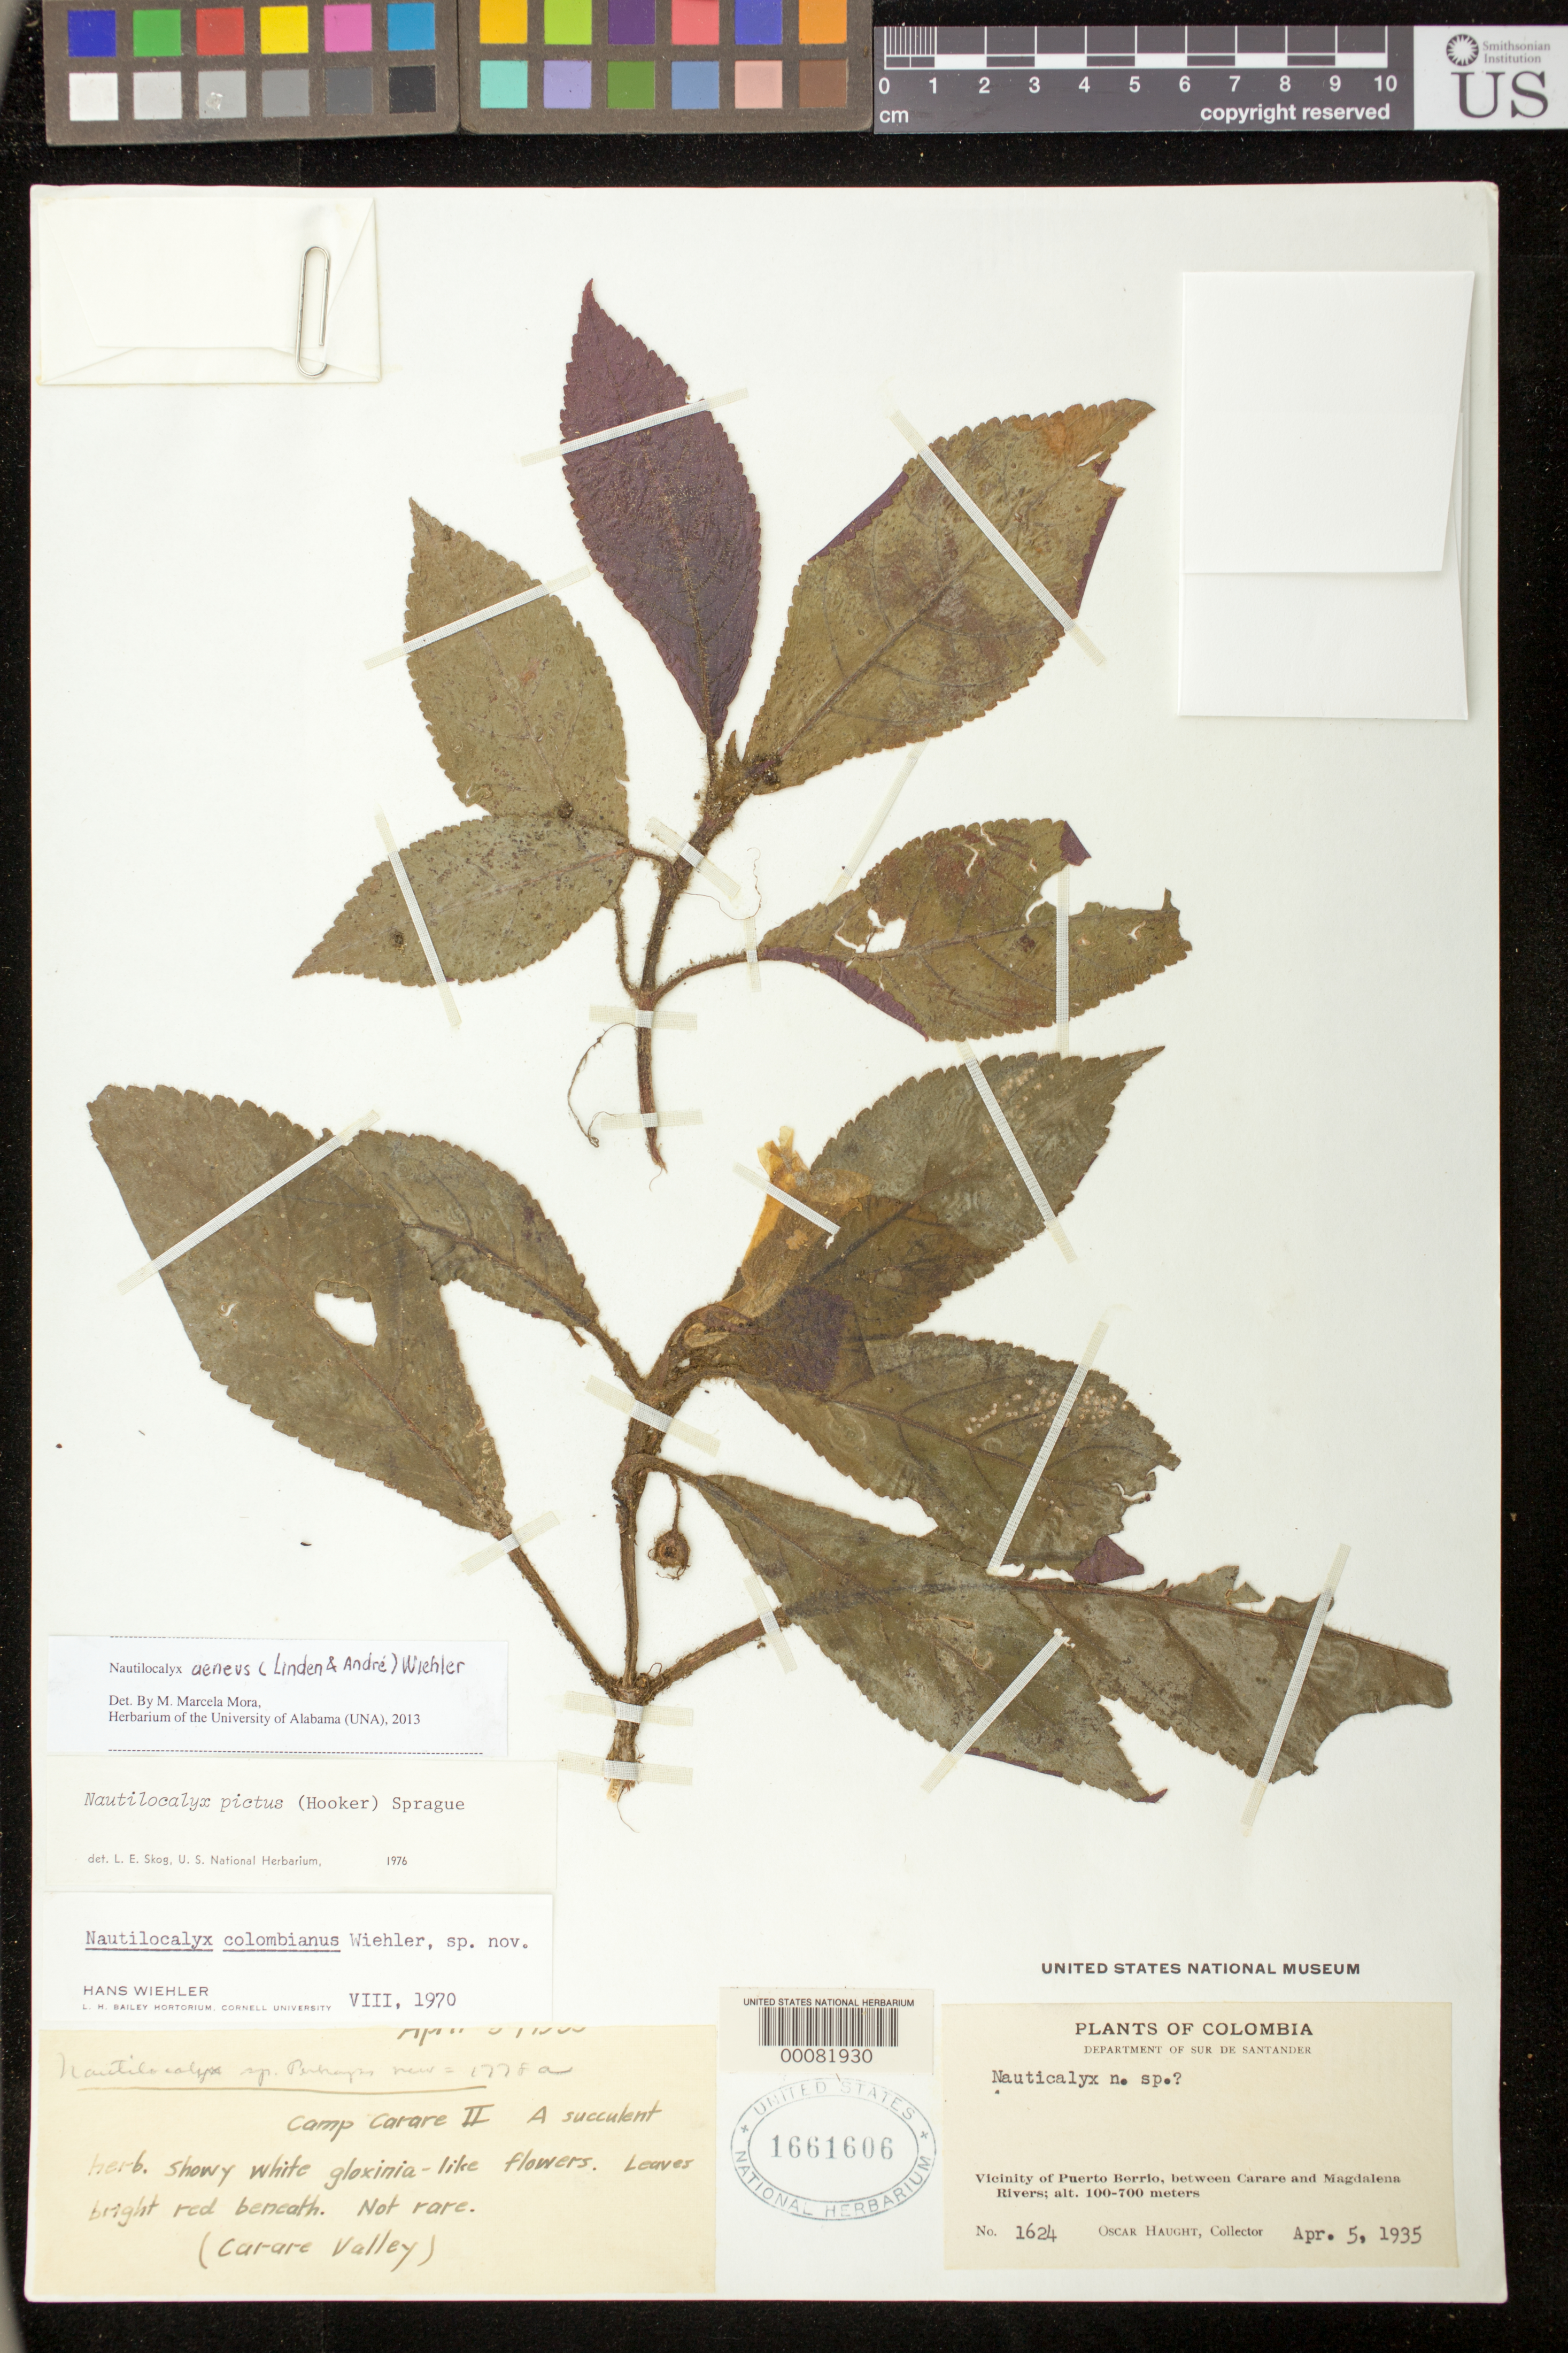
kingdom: Plantae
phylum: Tracheophyta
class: Magnoliopsida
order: Lamiales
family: Gesneriaceae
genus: Nautilocalyx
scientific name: Nautilocalyx aeneus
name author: (Linden & André) Wiehler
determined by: Mora, M. Marcela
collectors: O. L. Haught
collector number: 1624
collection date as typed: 05 Apr 1935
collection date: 1935-04-05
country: Colombia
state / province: Santander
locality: Dept of Sur de Santander, vicinity of Puerto Berrio, between Carare and Magdalena Rivers, camp Carare II, Carare valley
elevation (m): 100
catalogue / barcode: US 1661606